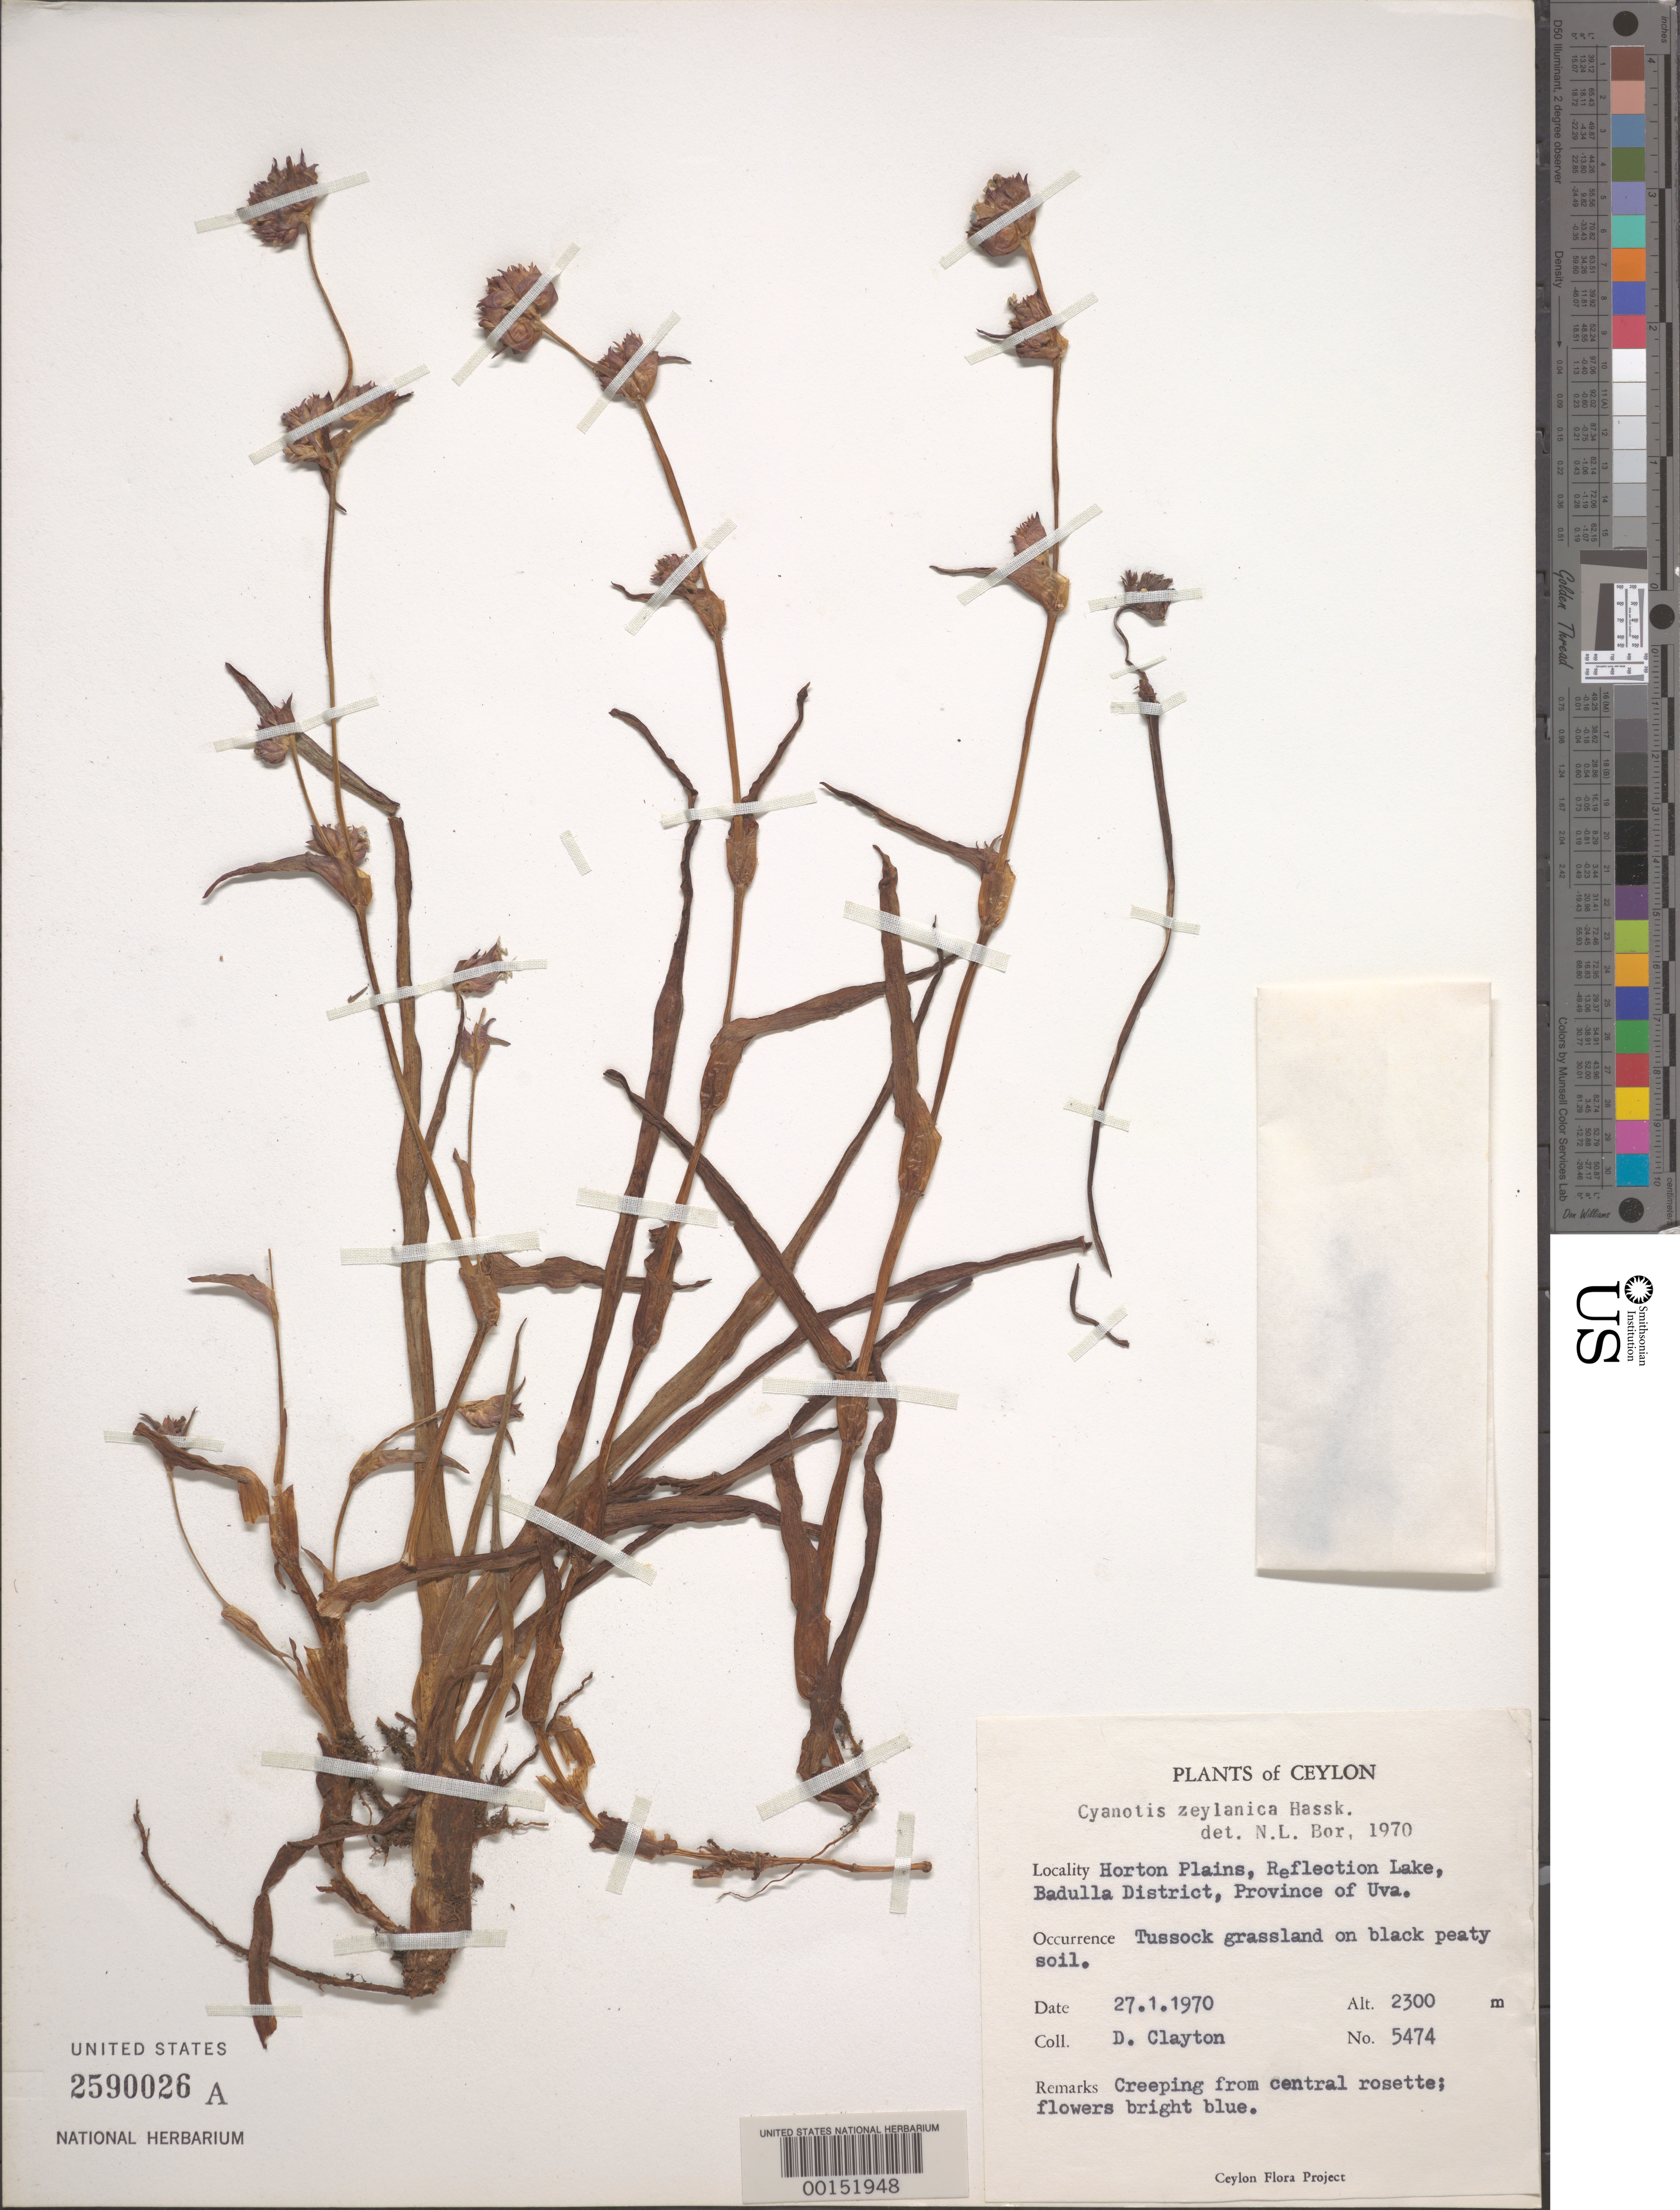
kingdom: Plantae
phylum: Tracheophyta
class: Liliopsida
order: Commelinales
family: Commelinaceae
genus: Cyanotis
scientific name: Cyanotis pilosa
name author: Schult. & Schult. f.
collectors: D. Clayton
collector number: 5474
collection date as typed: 27 Jan 1970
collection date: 1970-01-27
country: Sri Lanka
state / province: Uva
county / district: Badulla Dist.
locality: Ambawela railroad station; horton plains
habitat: Tussock grassland on black peat soil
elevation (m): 2300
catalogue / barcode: US 2590026A